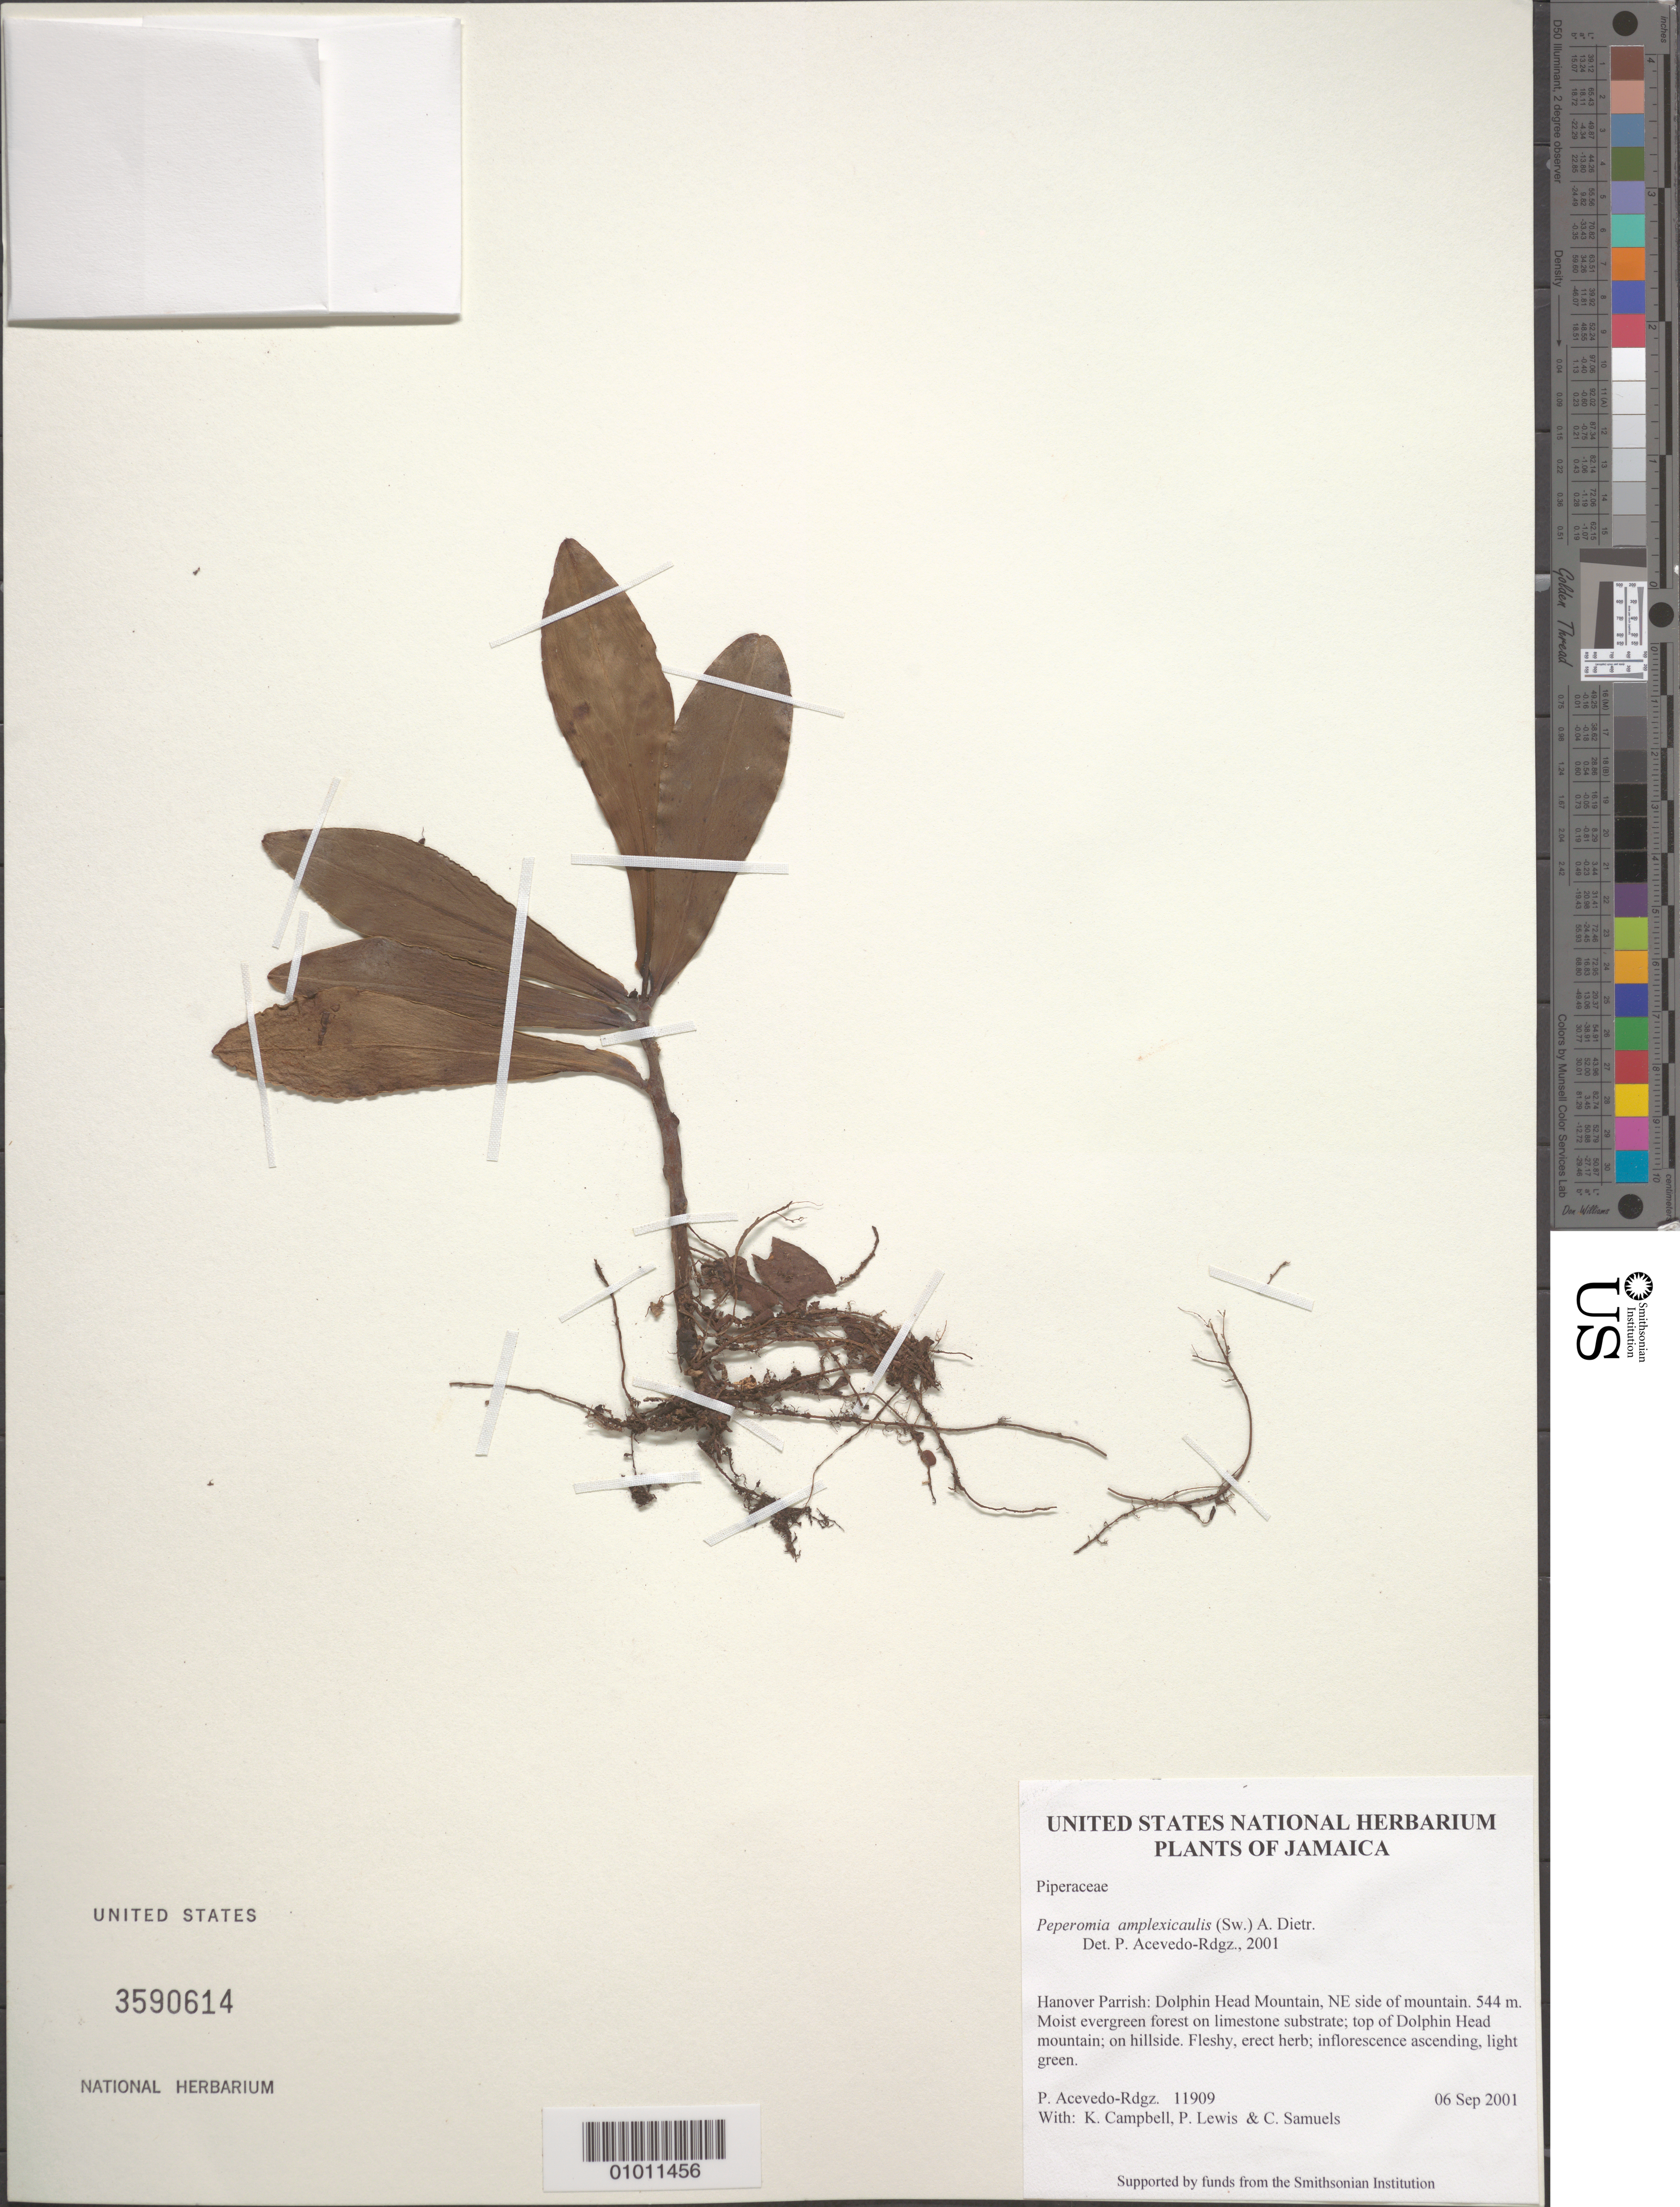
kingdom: Plantae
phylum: Tracheophyta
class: Magnoliopsida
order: Piperales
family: Piperaceae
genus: Peperomia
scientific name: Peperomia amplexicaulis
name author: (Sw.) A. Dietr.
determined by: Acevedo-Rodríguez, P., (BOT), Smithsonian Institution - National Museum of Natural History (UNITED STATES)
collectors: P. Acevedo-Rodr., K. Campbell, P. Lewis & C. Samuels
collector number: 11909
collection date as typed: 06 Sep 2001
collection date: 2001-09-06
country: Jamaica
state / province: Hanover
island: Jamaica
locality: Hanover Parrish: Dolphin Head Mountain, NE side of mountain.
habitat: Moist evergreen forest on limestone substrate; top of Dolphin Head mountain; on hillside.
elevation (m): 544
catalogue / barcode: US 3590614